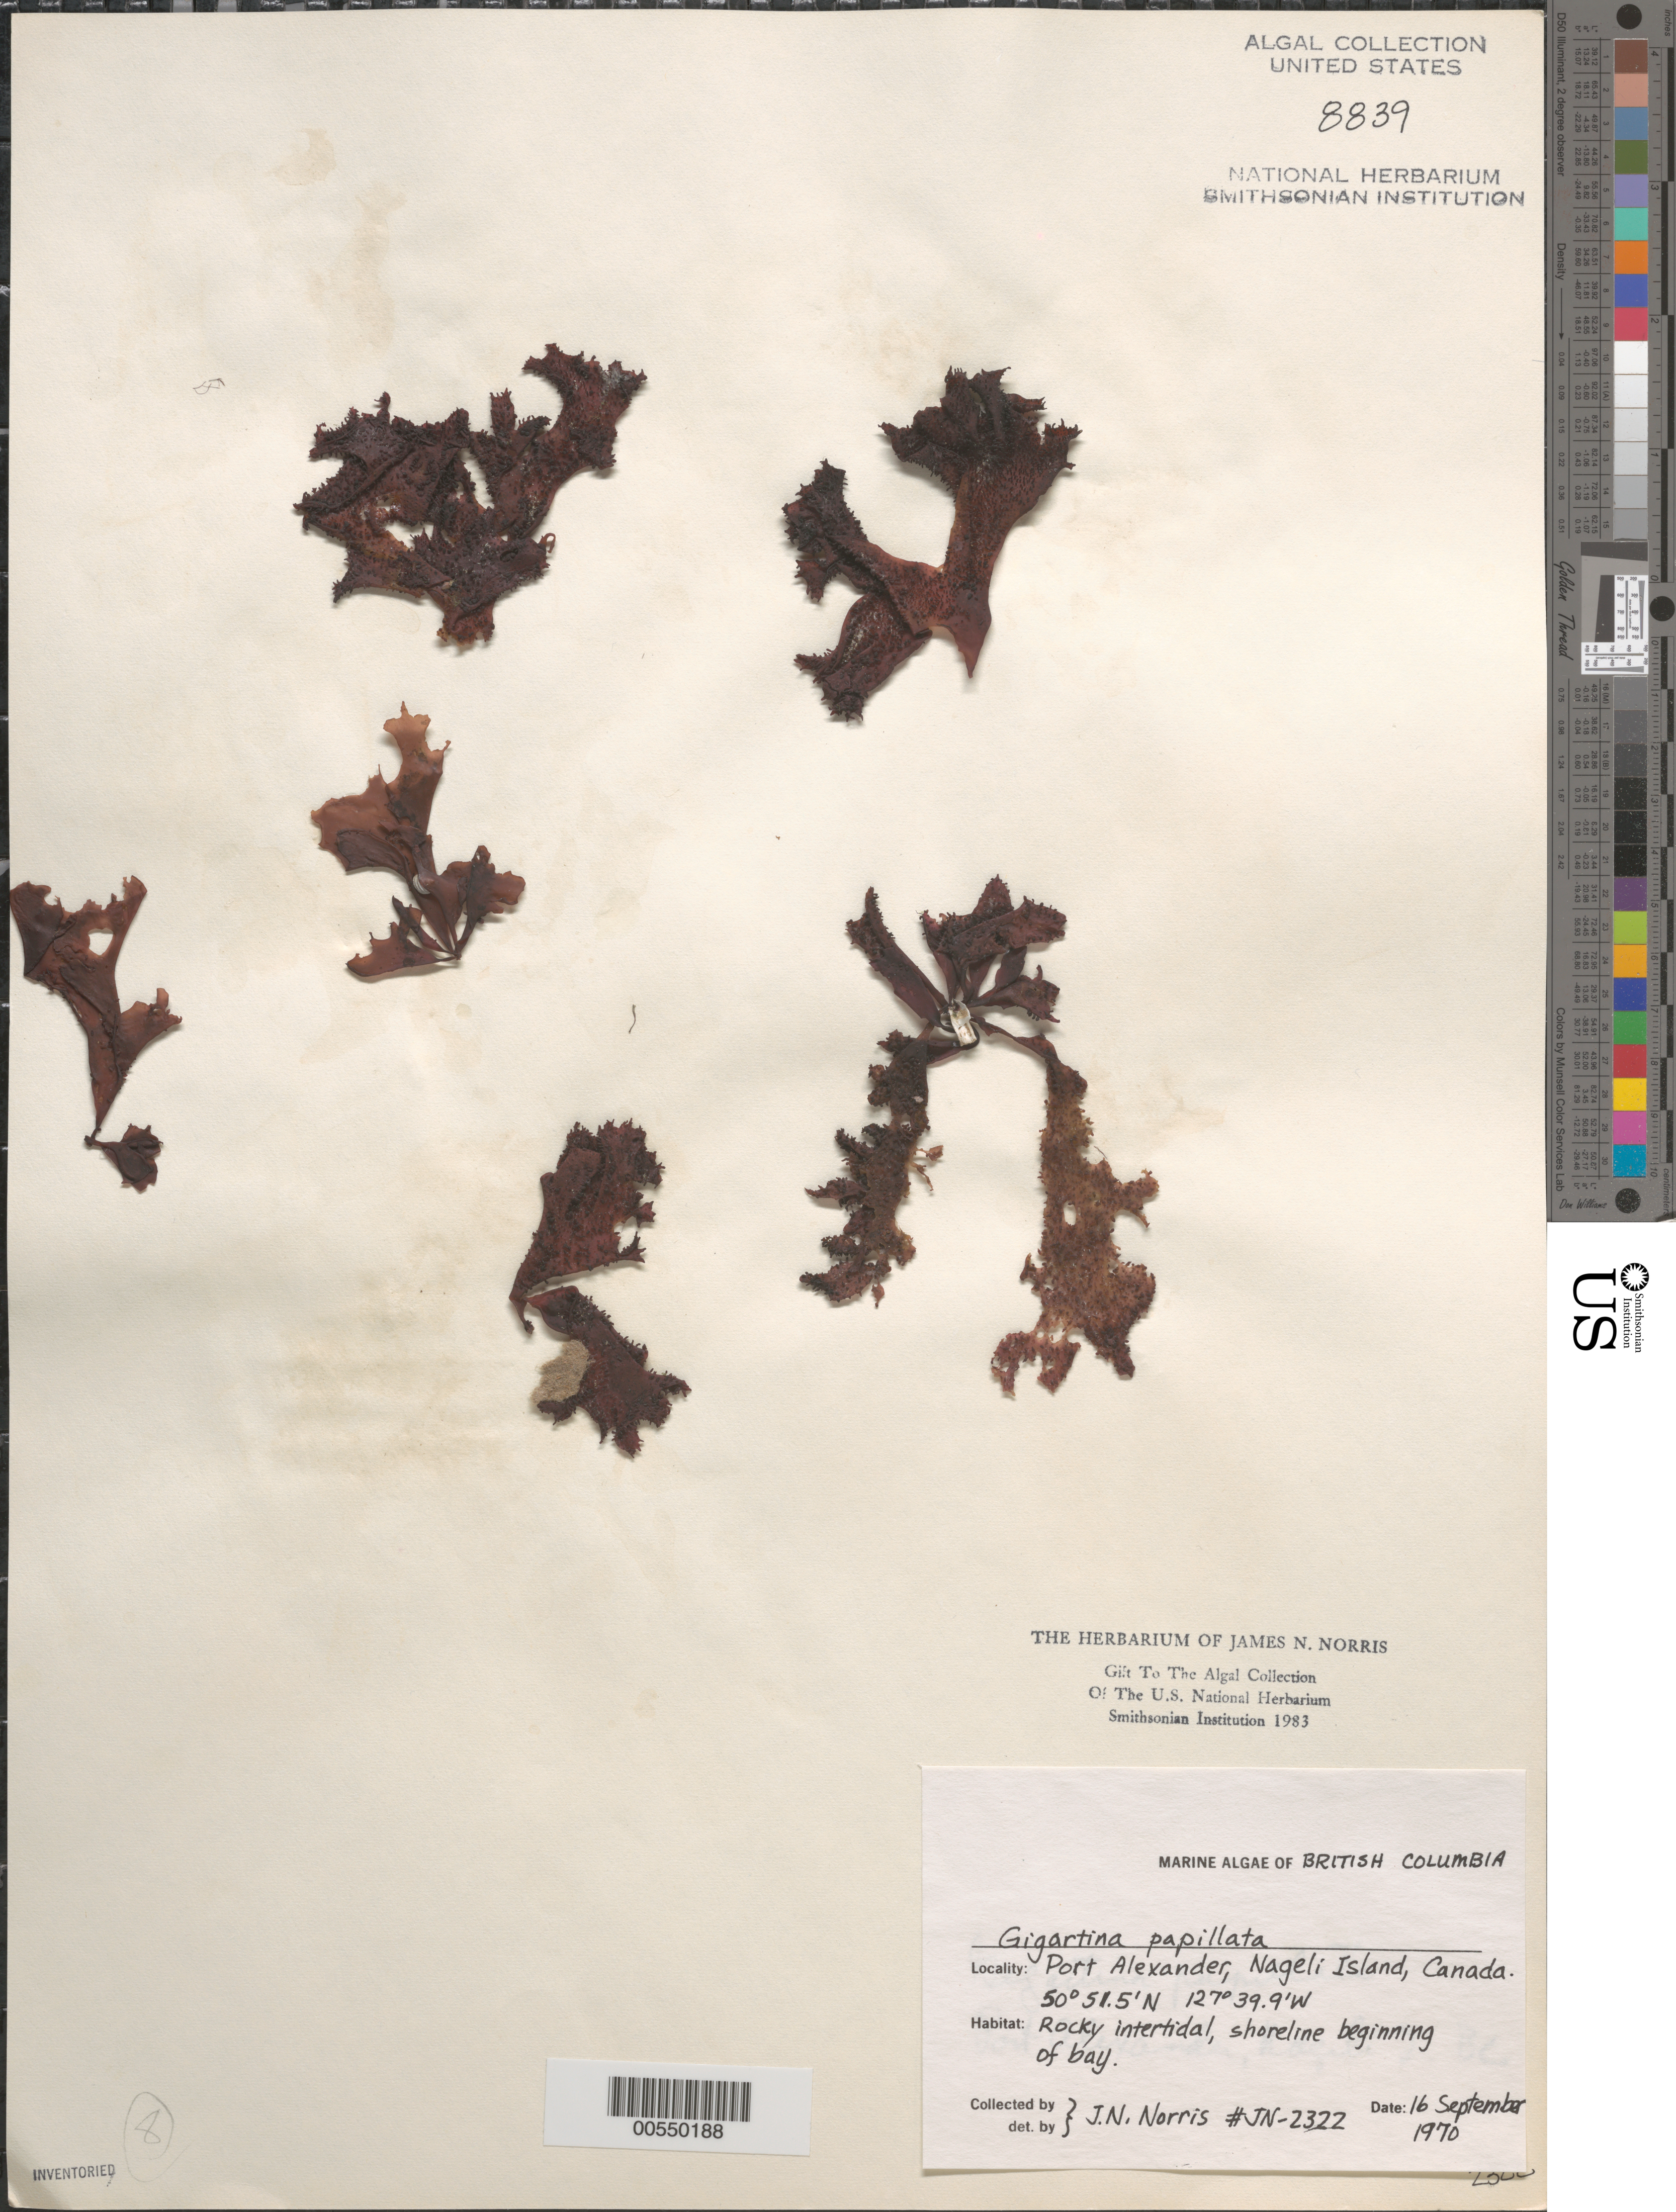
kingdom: Plantae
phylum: Rhodophyta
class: Florideophyceae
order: Gigartinales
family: Phyllophoraceae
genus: Mastocarpus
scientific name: Mastocarpus papillatus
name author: (C. Agardh) Kütz.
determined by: Algae name updating Project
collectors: J. N. Norris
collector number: JN-2322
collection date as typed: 16 Sep 1970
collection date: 1970-09-16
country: Canada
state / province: British Columbia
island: Nigei Island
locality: Port Alexander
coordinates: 50 51.5' N, 127 39 9' W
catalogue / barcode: US 8839